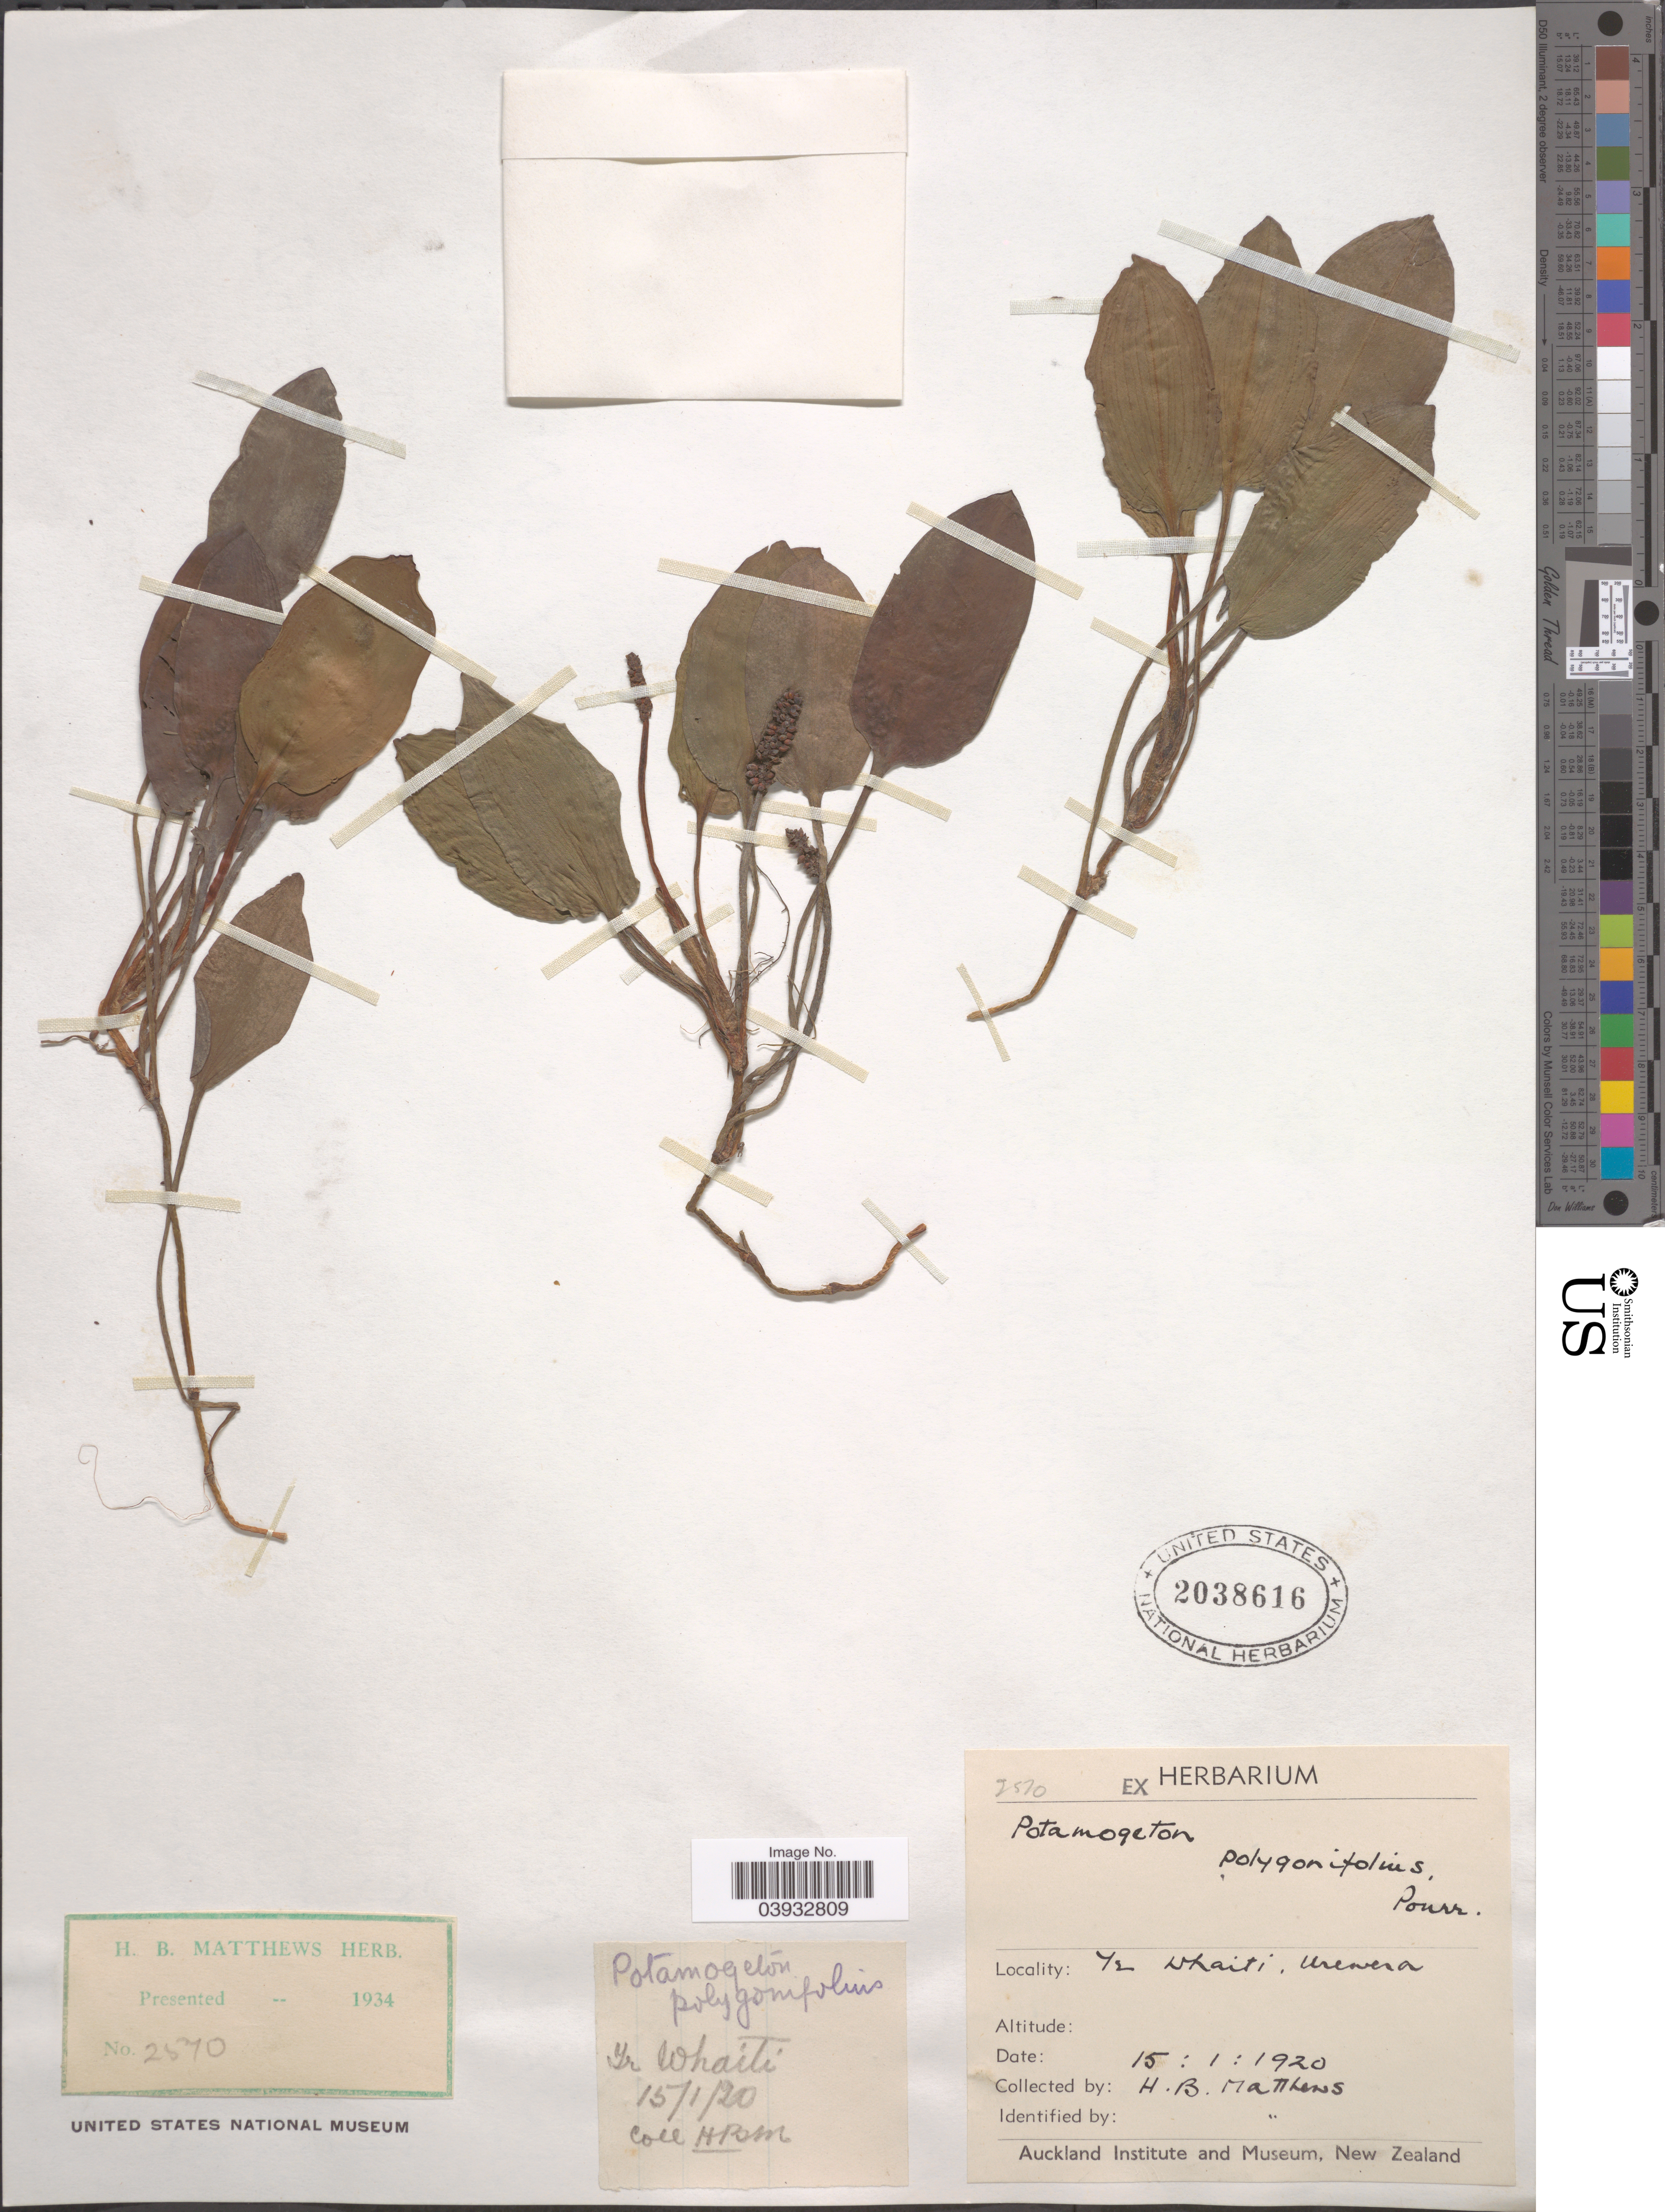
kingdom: Plantae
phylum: Tracheophyta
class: Liliopsida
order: Alismatales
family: Potamogetonaceae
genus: Potamogeton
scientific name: Potamogeton polygonifolius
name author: Pourr.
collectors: H. B. Matthews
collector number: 2570?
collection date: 1920-01-15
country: New Zealand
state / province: Auckland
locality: Te Whaiti: Urewera.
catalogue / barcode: US 2038616